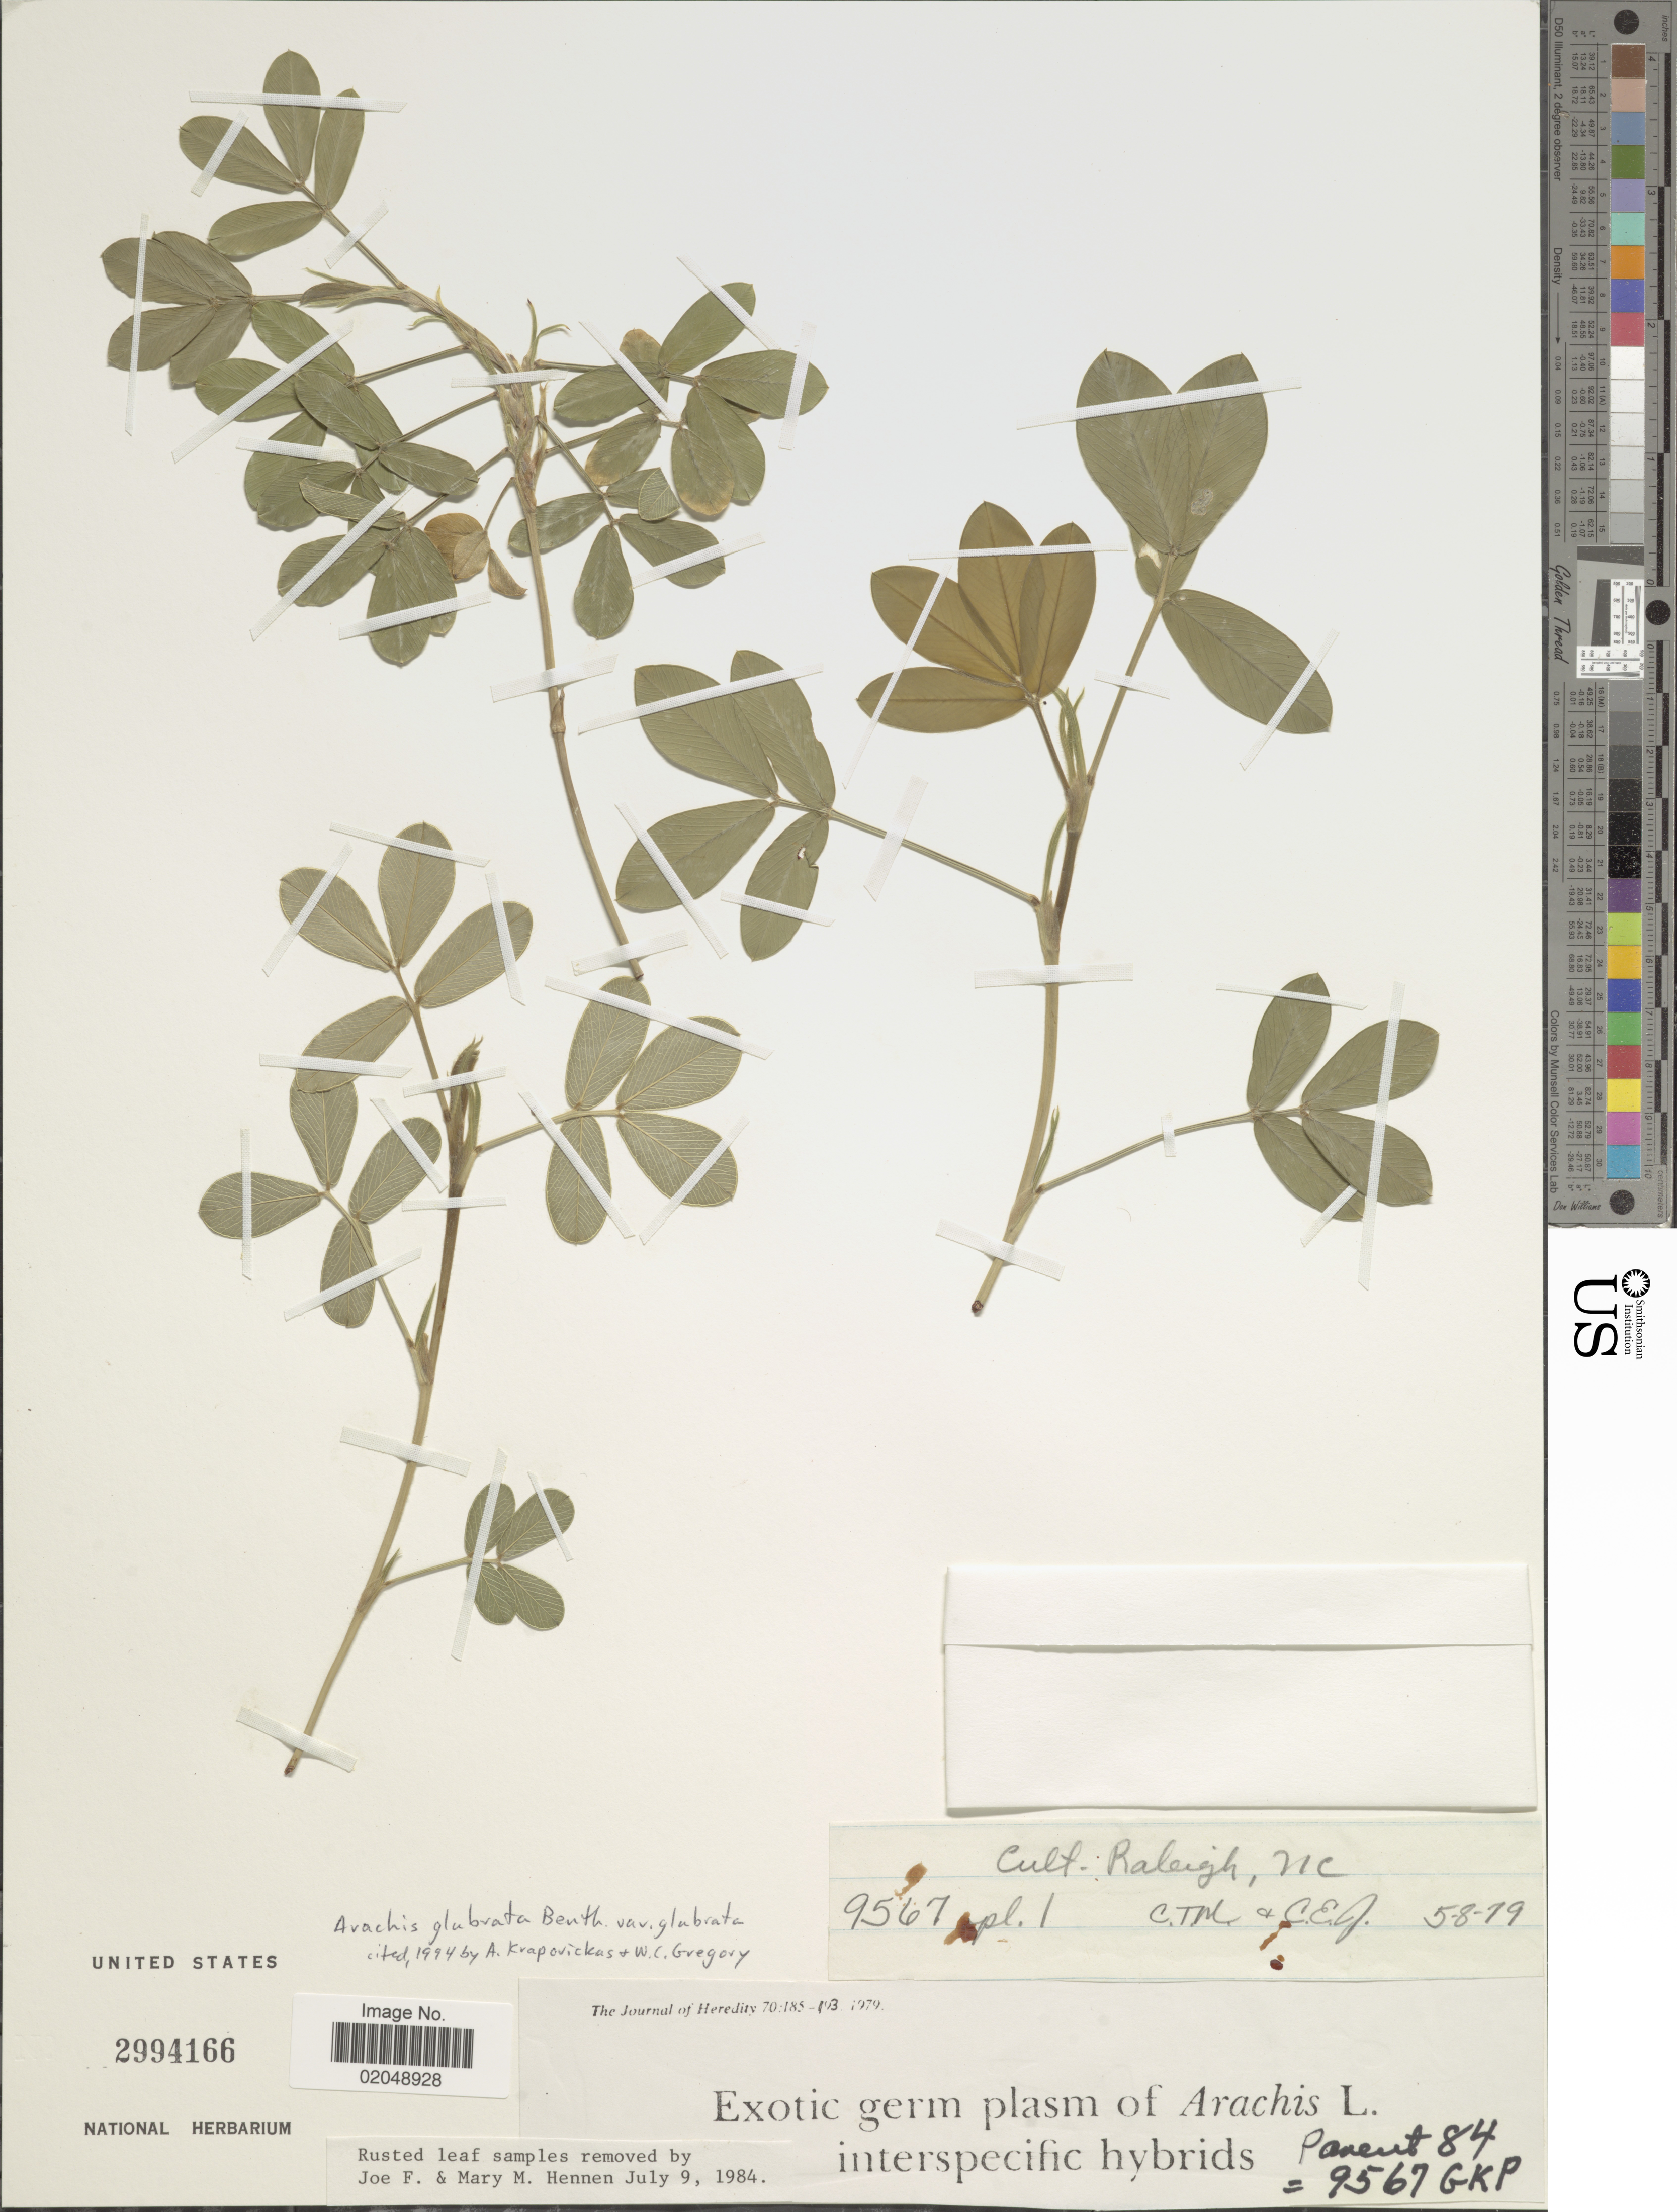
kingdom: Plantae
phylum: Tracheophyta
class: Magnoliopsida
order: Fabales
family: Fabaceae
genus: Arachis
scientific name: Arachis glabrata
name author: Benth.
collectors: C. T. M. & C. E. J.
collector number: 9567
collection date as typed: Transcribed d/m/y: 5/8/79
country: United States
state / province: North Carolina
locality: Cult Raleigh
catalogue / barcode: US 2994166